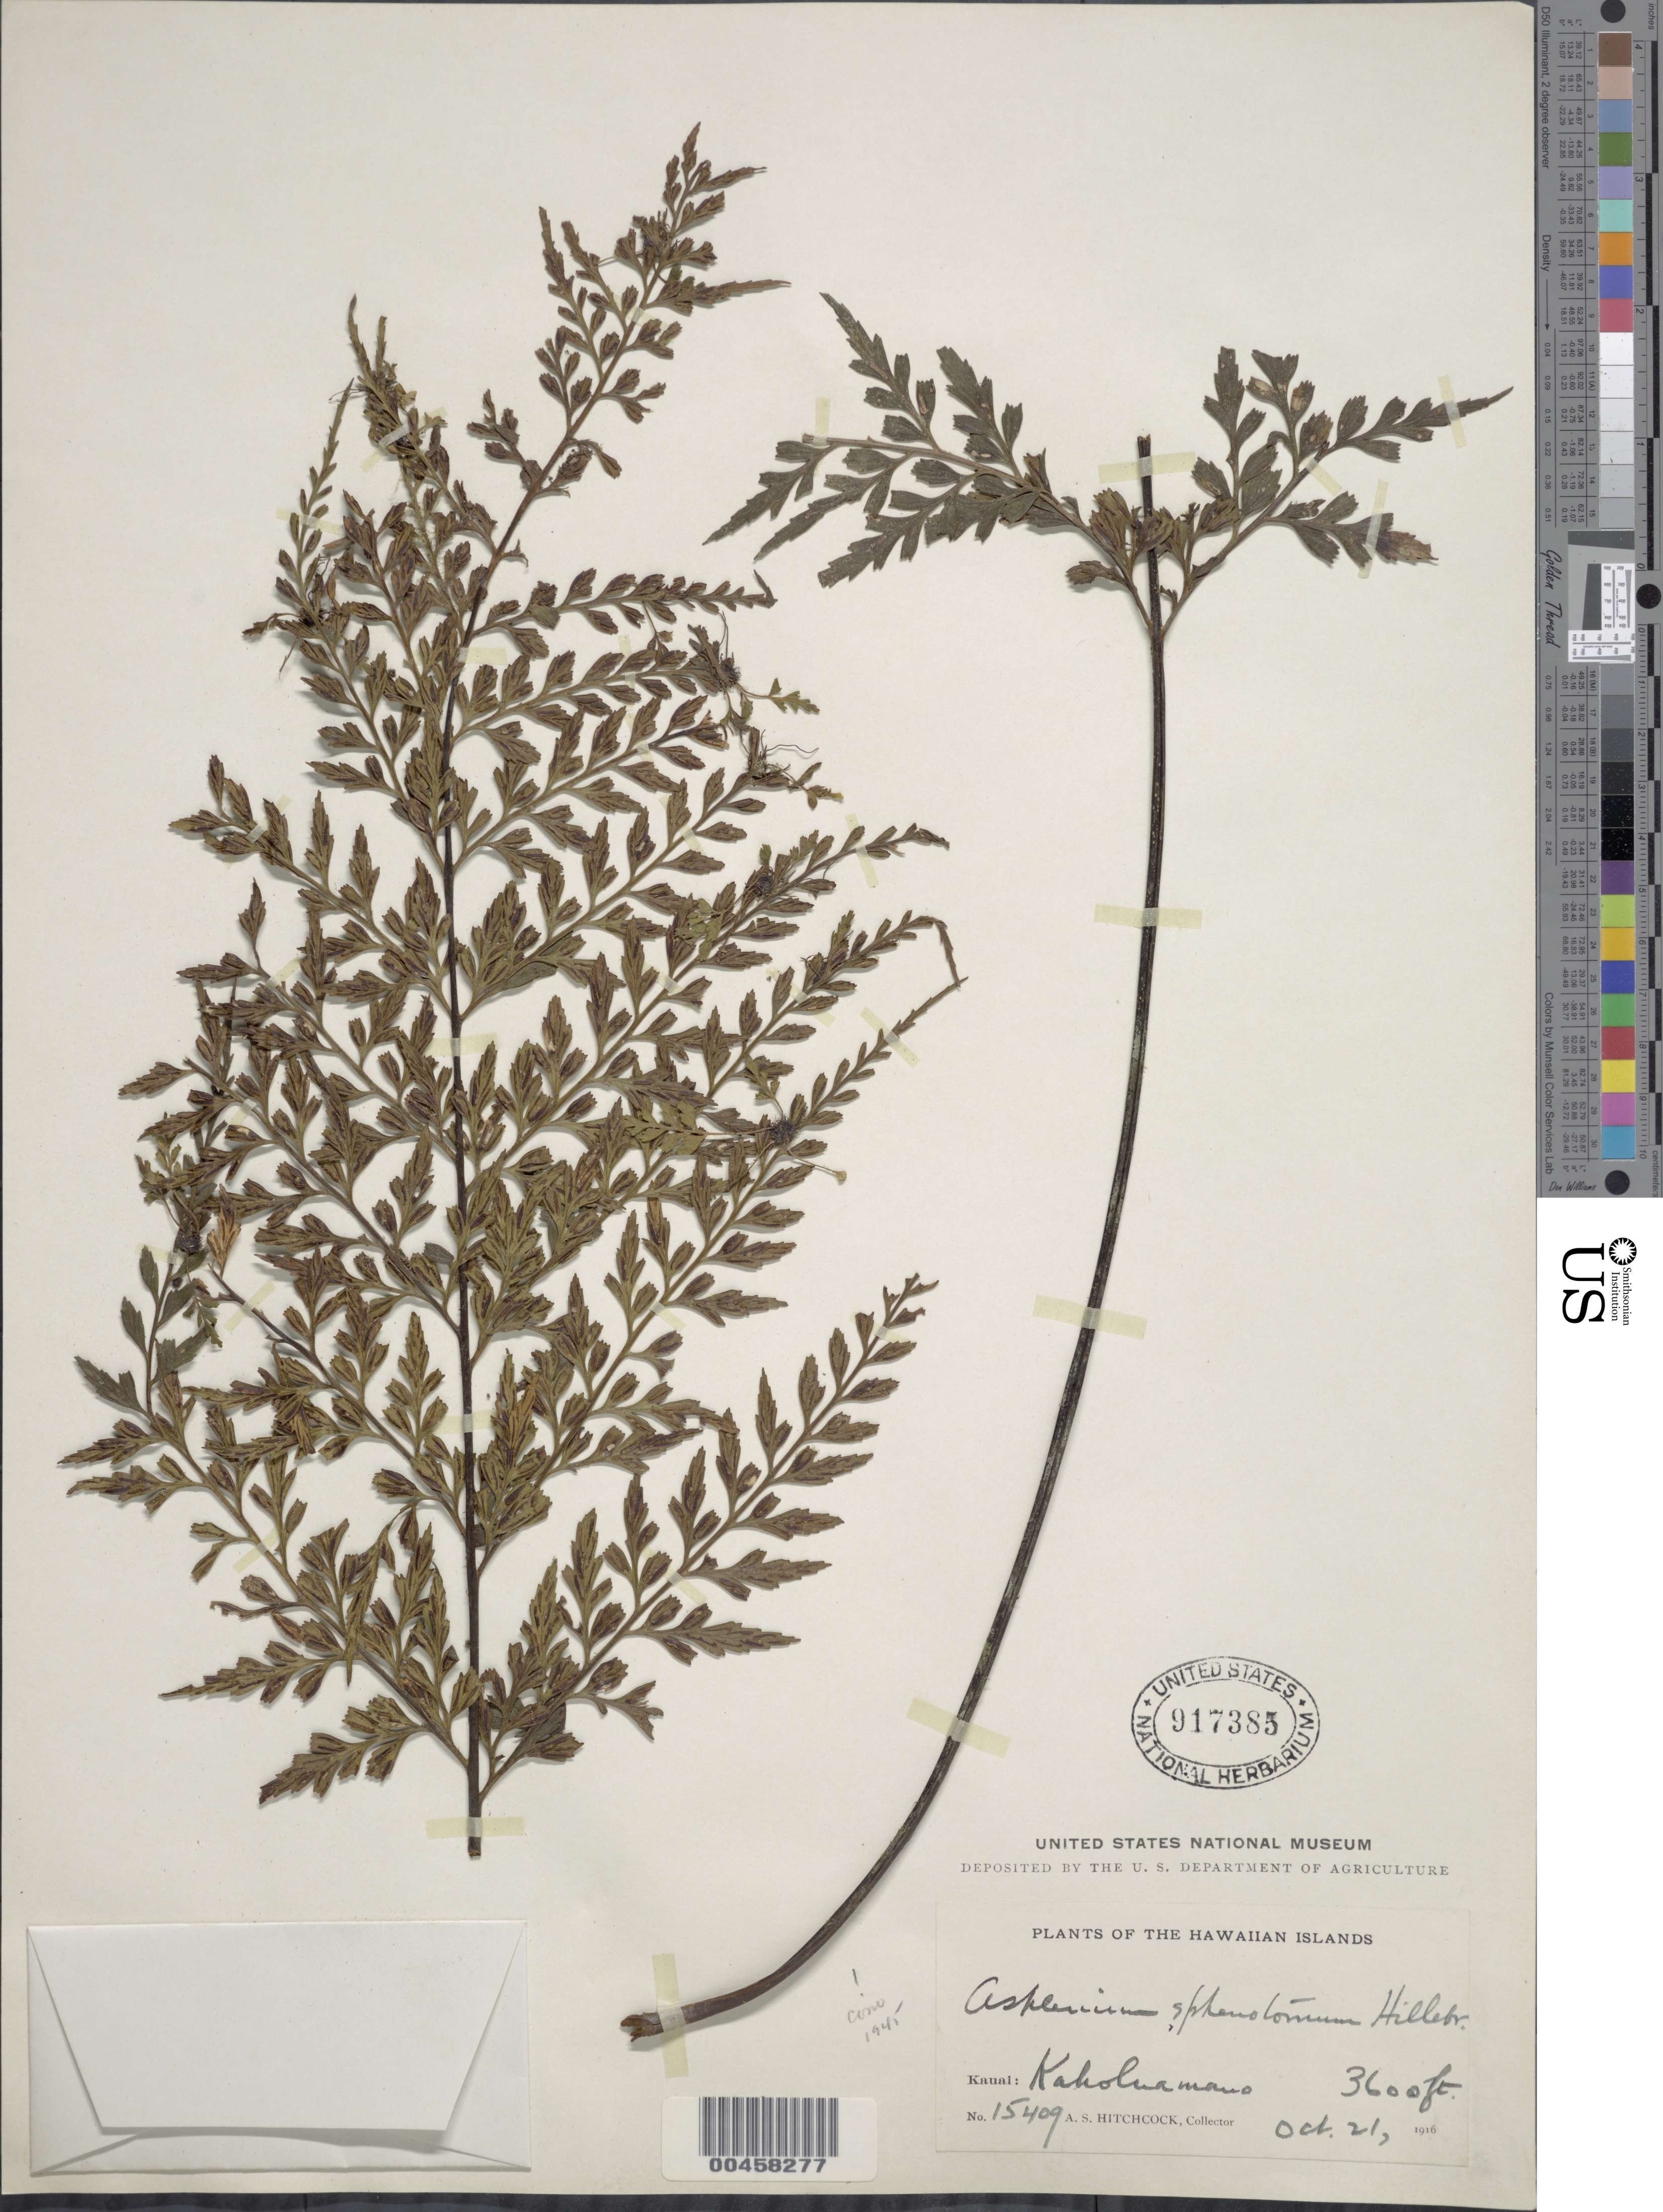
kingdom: Plantae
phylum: Tracheophyta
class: Polypodiopsida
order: Polypodiales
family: Aspleniaceae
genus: Asplenium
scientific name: Asplenium sphenotomum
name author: Hillebr.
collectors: A. S. Hitchcock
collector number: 15409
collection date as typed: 21 Oct 1916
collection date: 1916-10-21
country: United States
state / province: Hawaii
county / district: Kauai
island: Kaua'i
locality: Kaholuamano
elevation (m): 1097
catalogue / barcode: US 917385